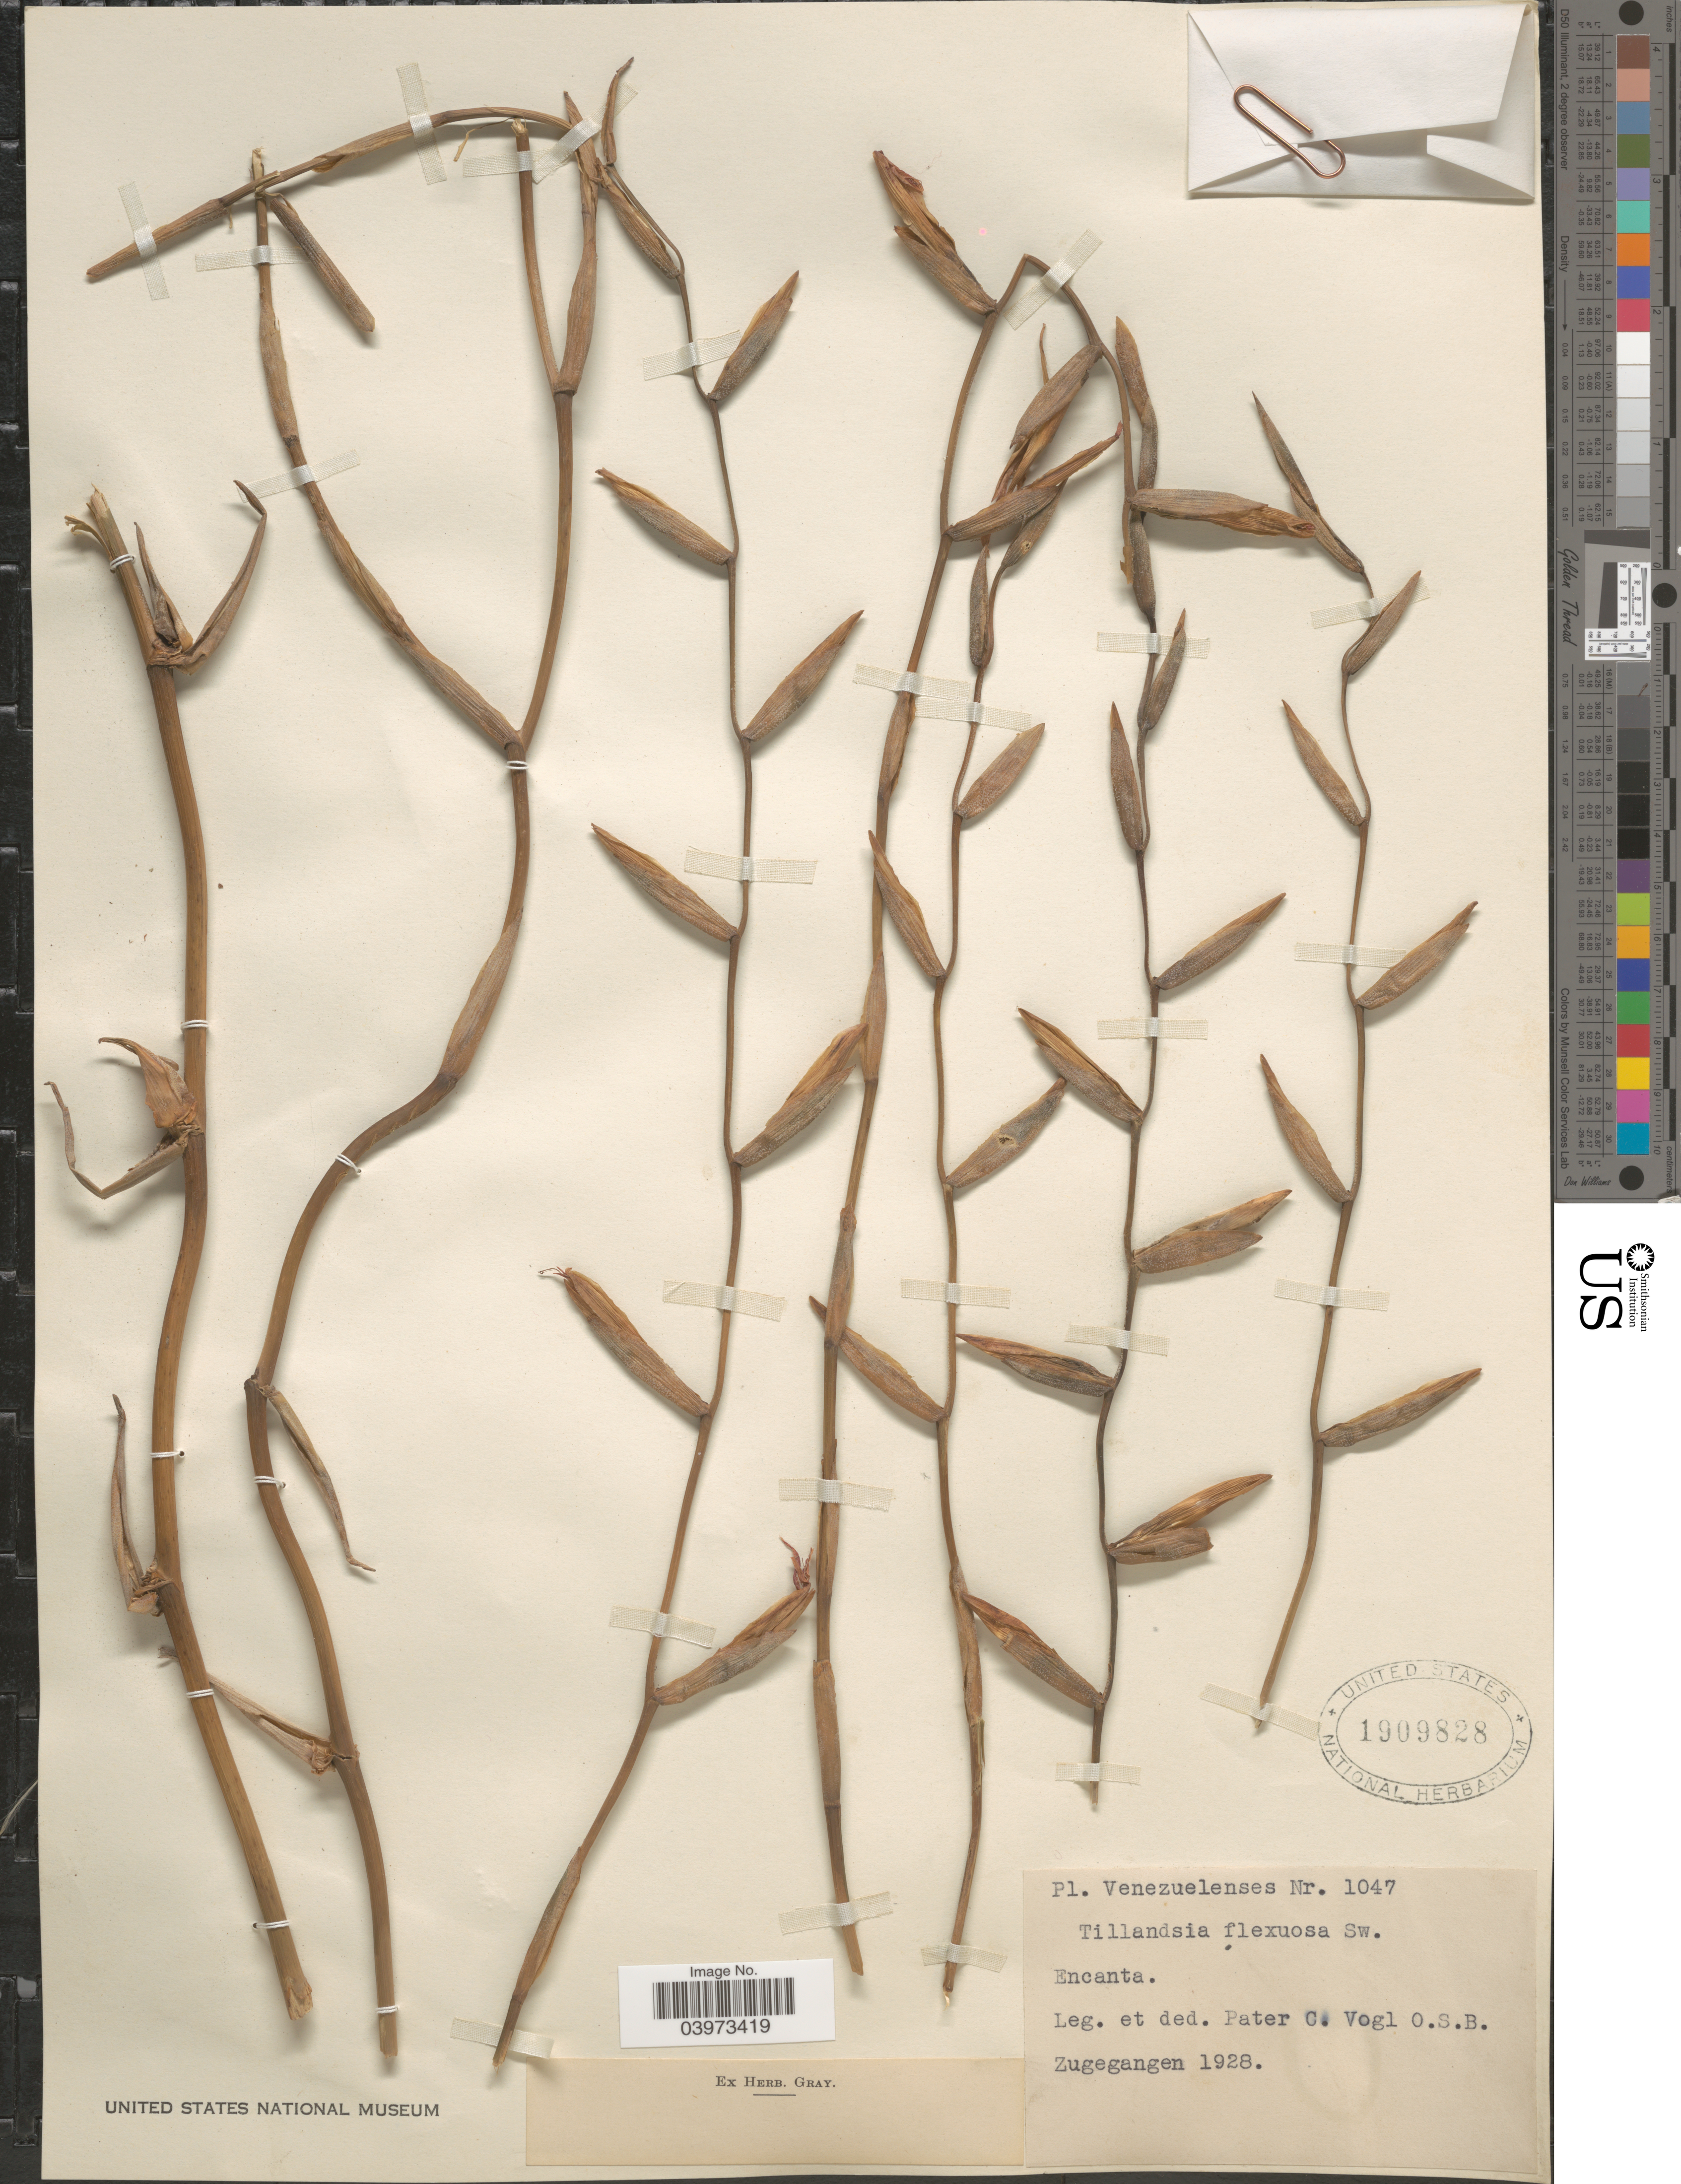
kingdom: Plantae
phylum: Tracheophyta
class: Liliopsida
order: Poales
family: Bromeliaceae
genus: Tillandsia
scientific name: Tillandsia flexuosa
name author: Sw.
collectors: P. Vogl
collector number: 1047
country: Venezuela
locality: Encanta.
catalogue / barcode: US 1909828